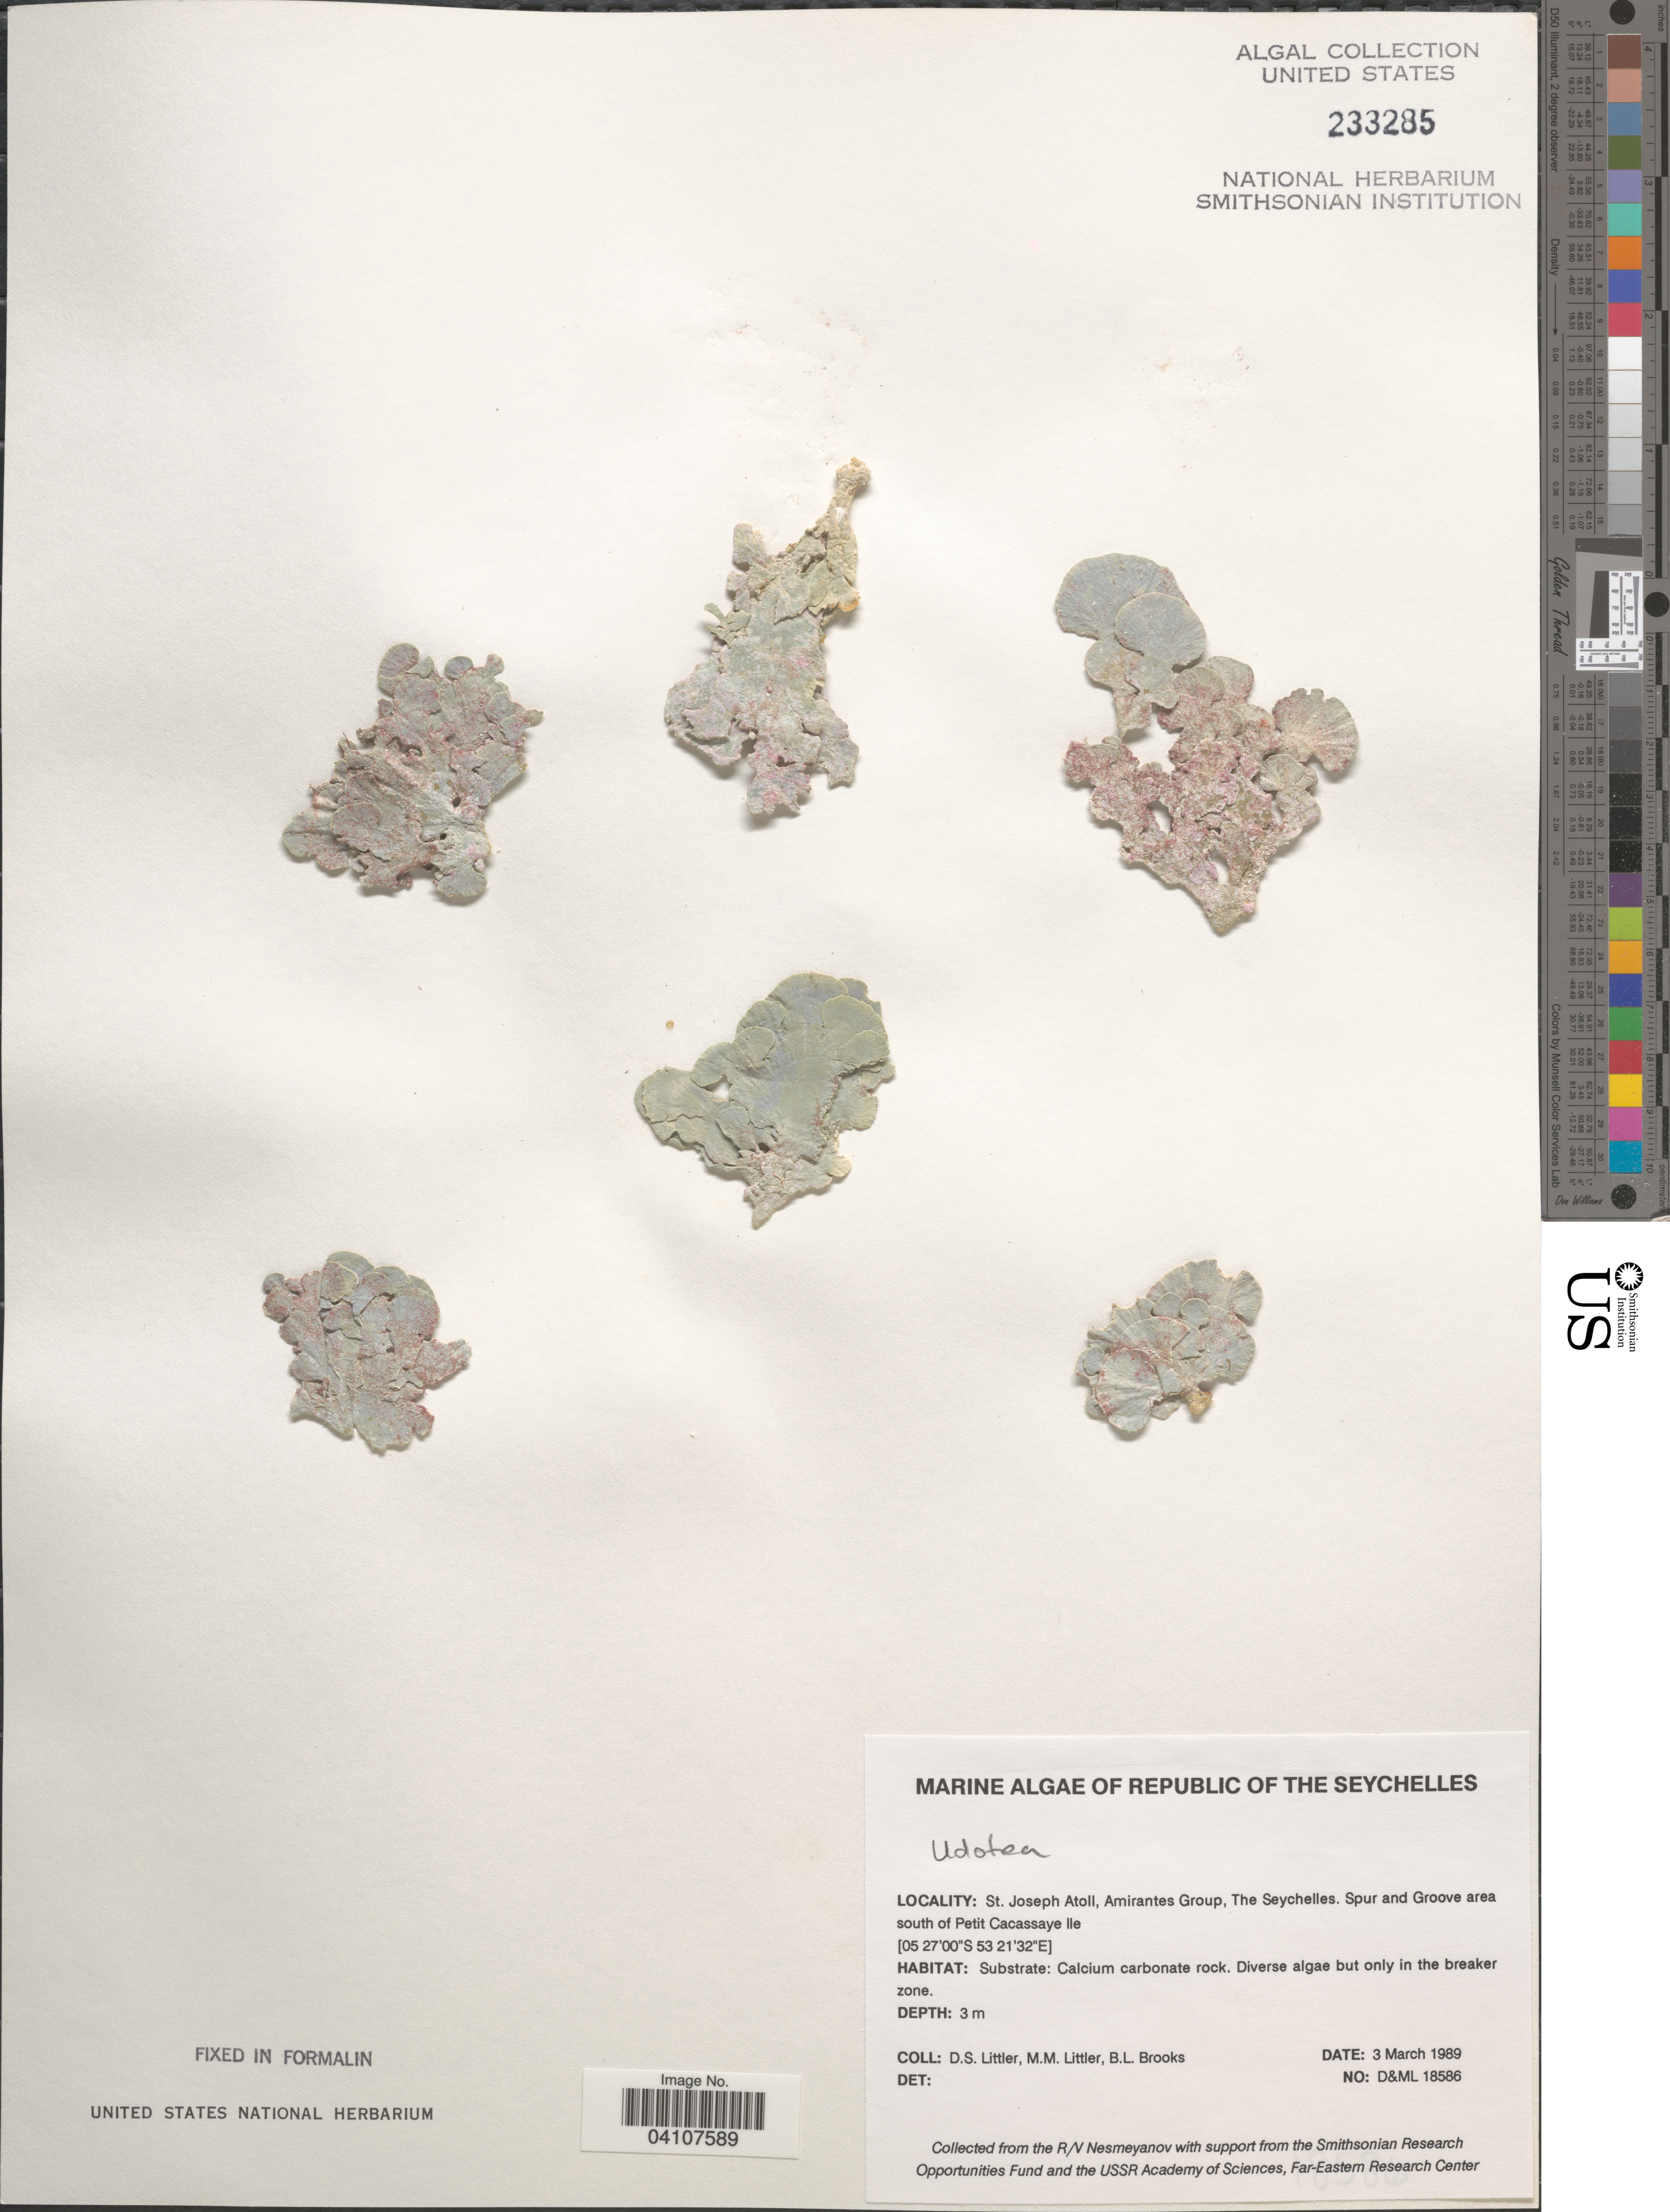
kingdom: Plantae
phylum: Chlorophyta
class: Ulvophyceae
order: Bryopsidales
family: Udoteaceae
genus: Udotea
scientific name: Udotea sp.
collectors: D. S. Littler & B. Brooks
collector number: D&ML18586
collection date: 1989-03-03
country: Seychelles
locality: Republic of the Seychelles. St. Joseph Atoll, Amirantes Group. Spur and Groove area south of Petit Cacassaye Ile.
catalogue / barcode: US 233285